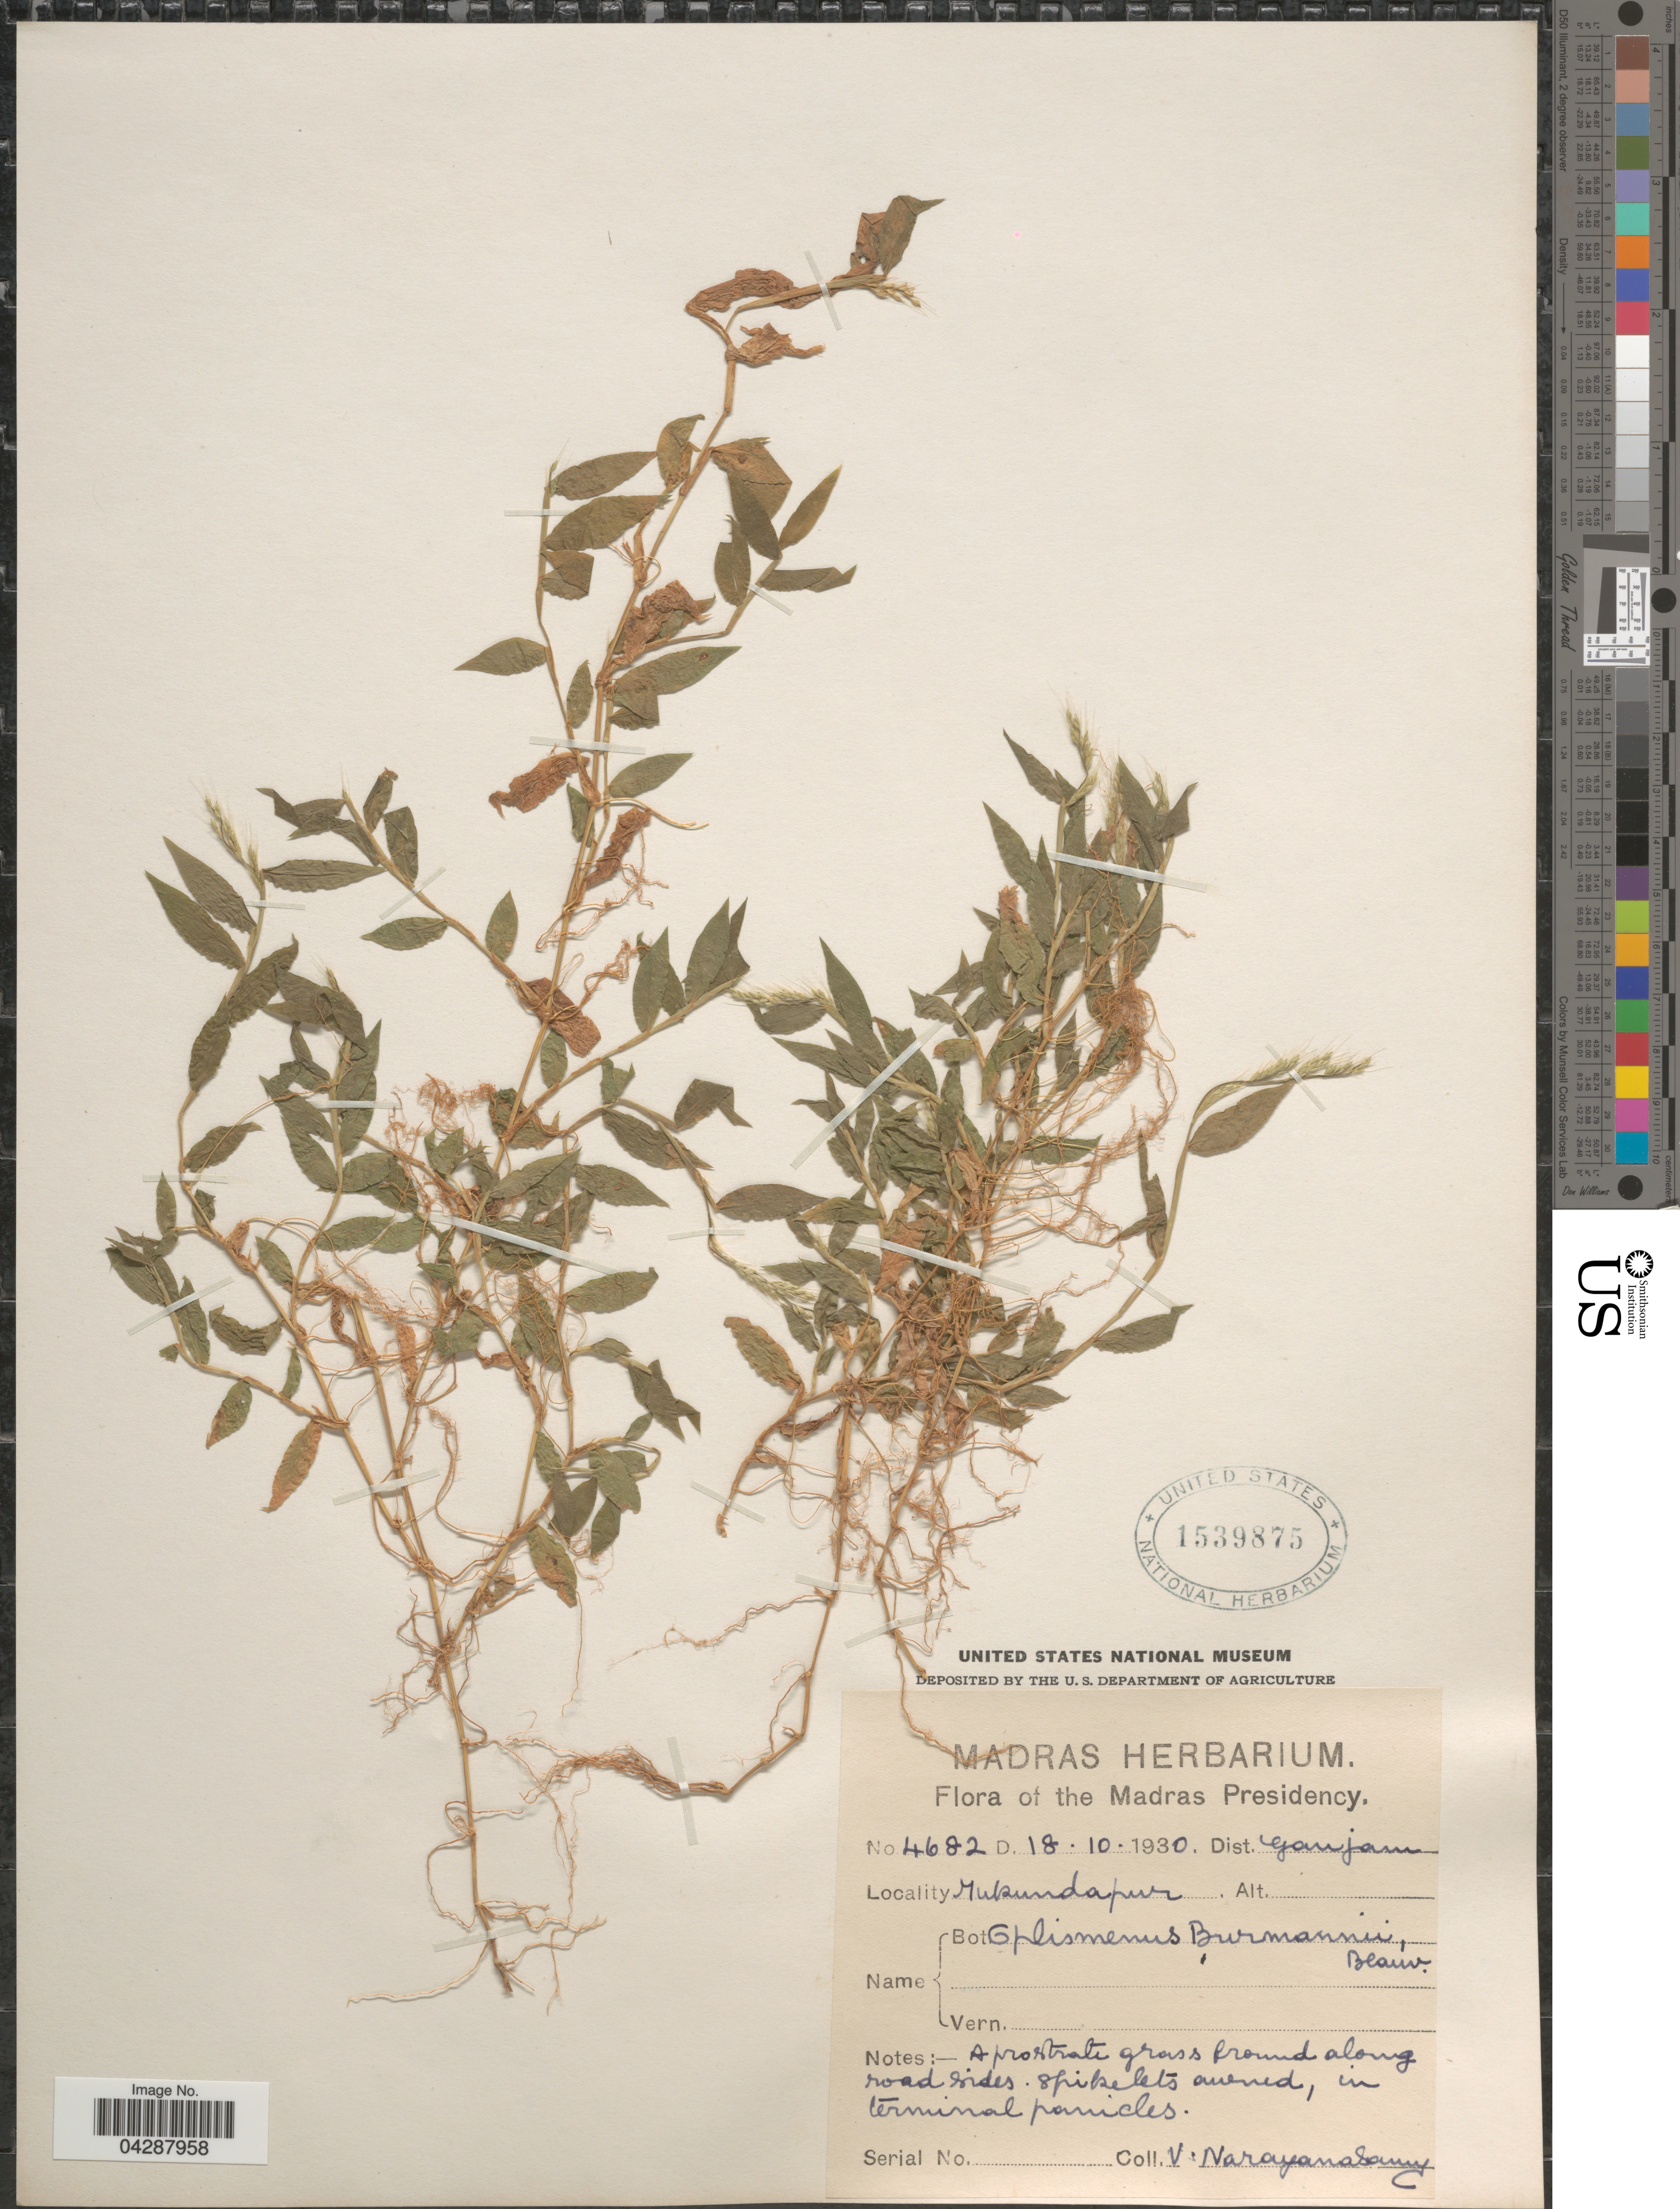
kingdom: Plantae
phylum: Tracheophyta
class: Liliopsida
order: Poales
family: Poaceae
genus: Oplismenus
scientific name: Oplismenus burmannii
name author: (Retz.) P. Beauv.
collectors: V. Narayanaswami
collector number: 4682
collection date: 1930-10-18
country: India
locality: The Madras Presidency. Dist. Ganjam. Mukundapur.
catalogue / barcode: US 1539875